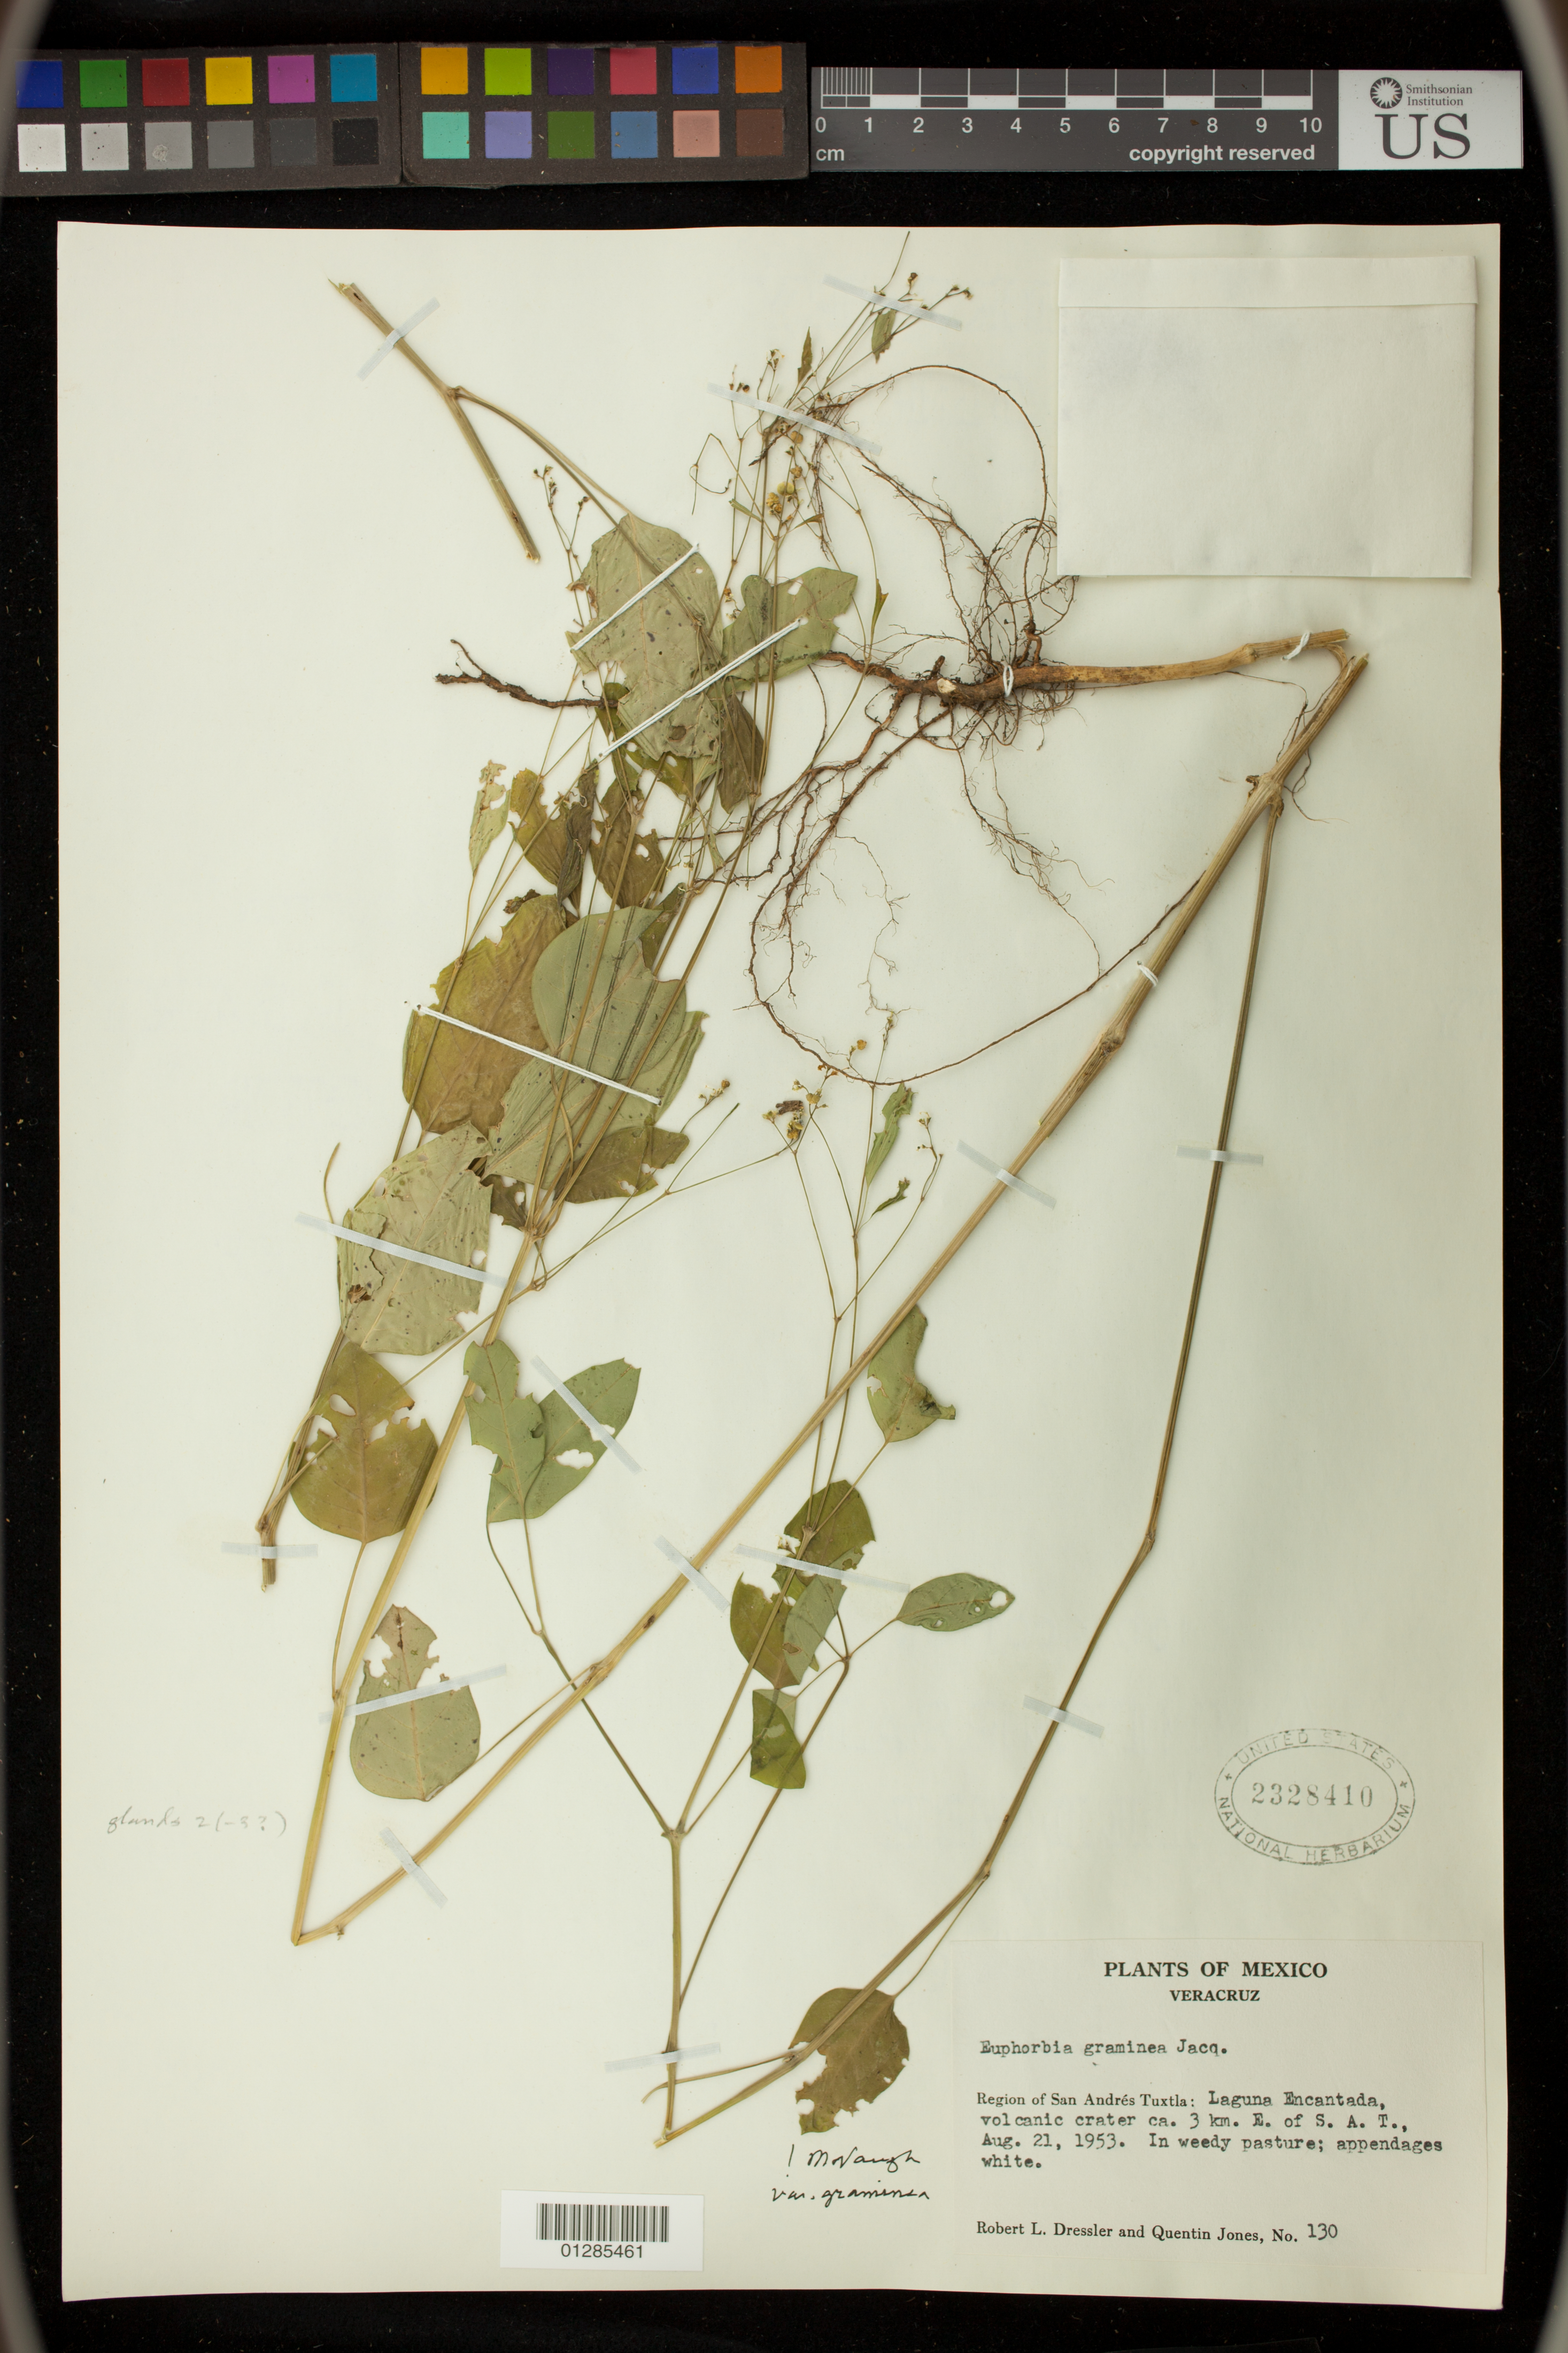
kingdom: Plantae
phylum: Tracheophyta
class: Magnoliopsida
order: Malpighiales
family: Euphorbiaceae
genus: Euphorbia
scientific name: Euphorbia graminea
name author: Jacq.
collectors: R. Dressler & Q. Jones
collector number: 130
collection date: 1953-08-21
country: Mexico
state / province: Veracruz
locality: Region of San Andres Tuxtla: Laguna Encantada, volcanic crater ca. 3 km. E. of S.A.T.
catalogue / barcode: US 2328410